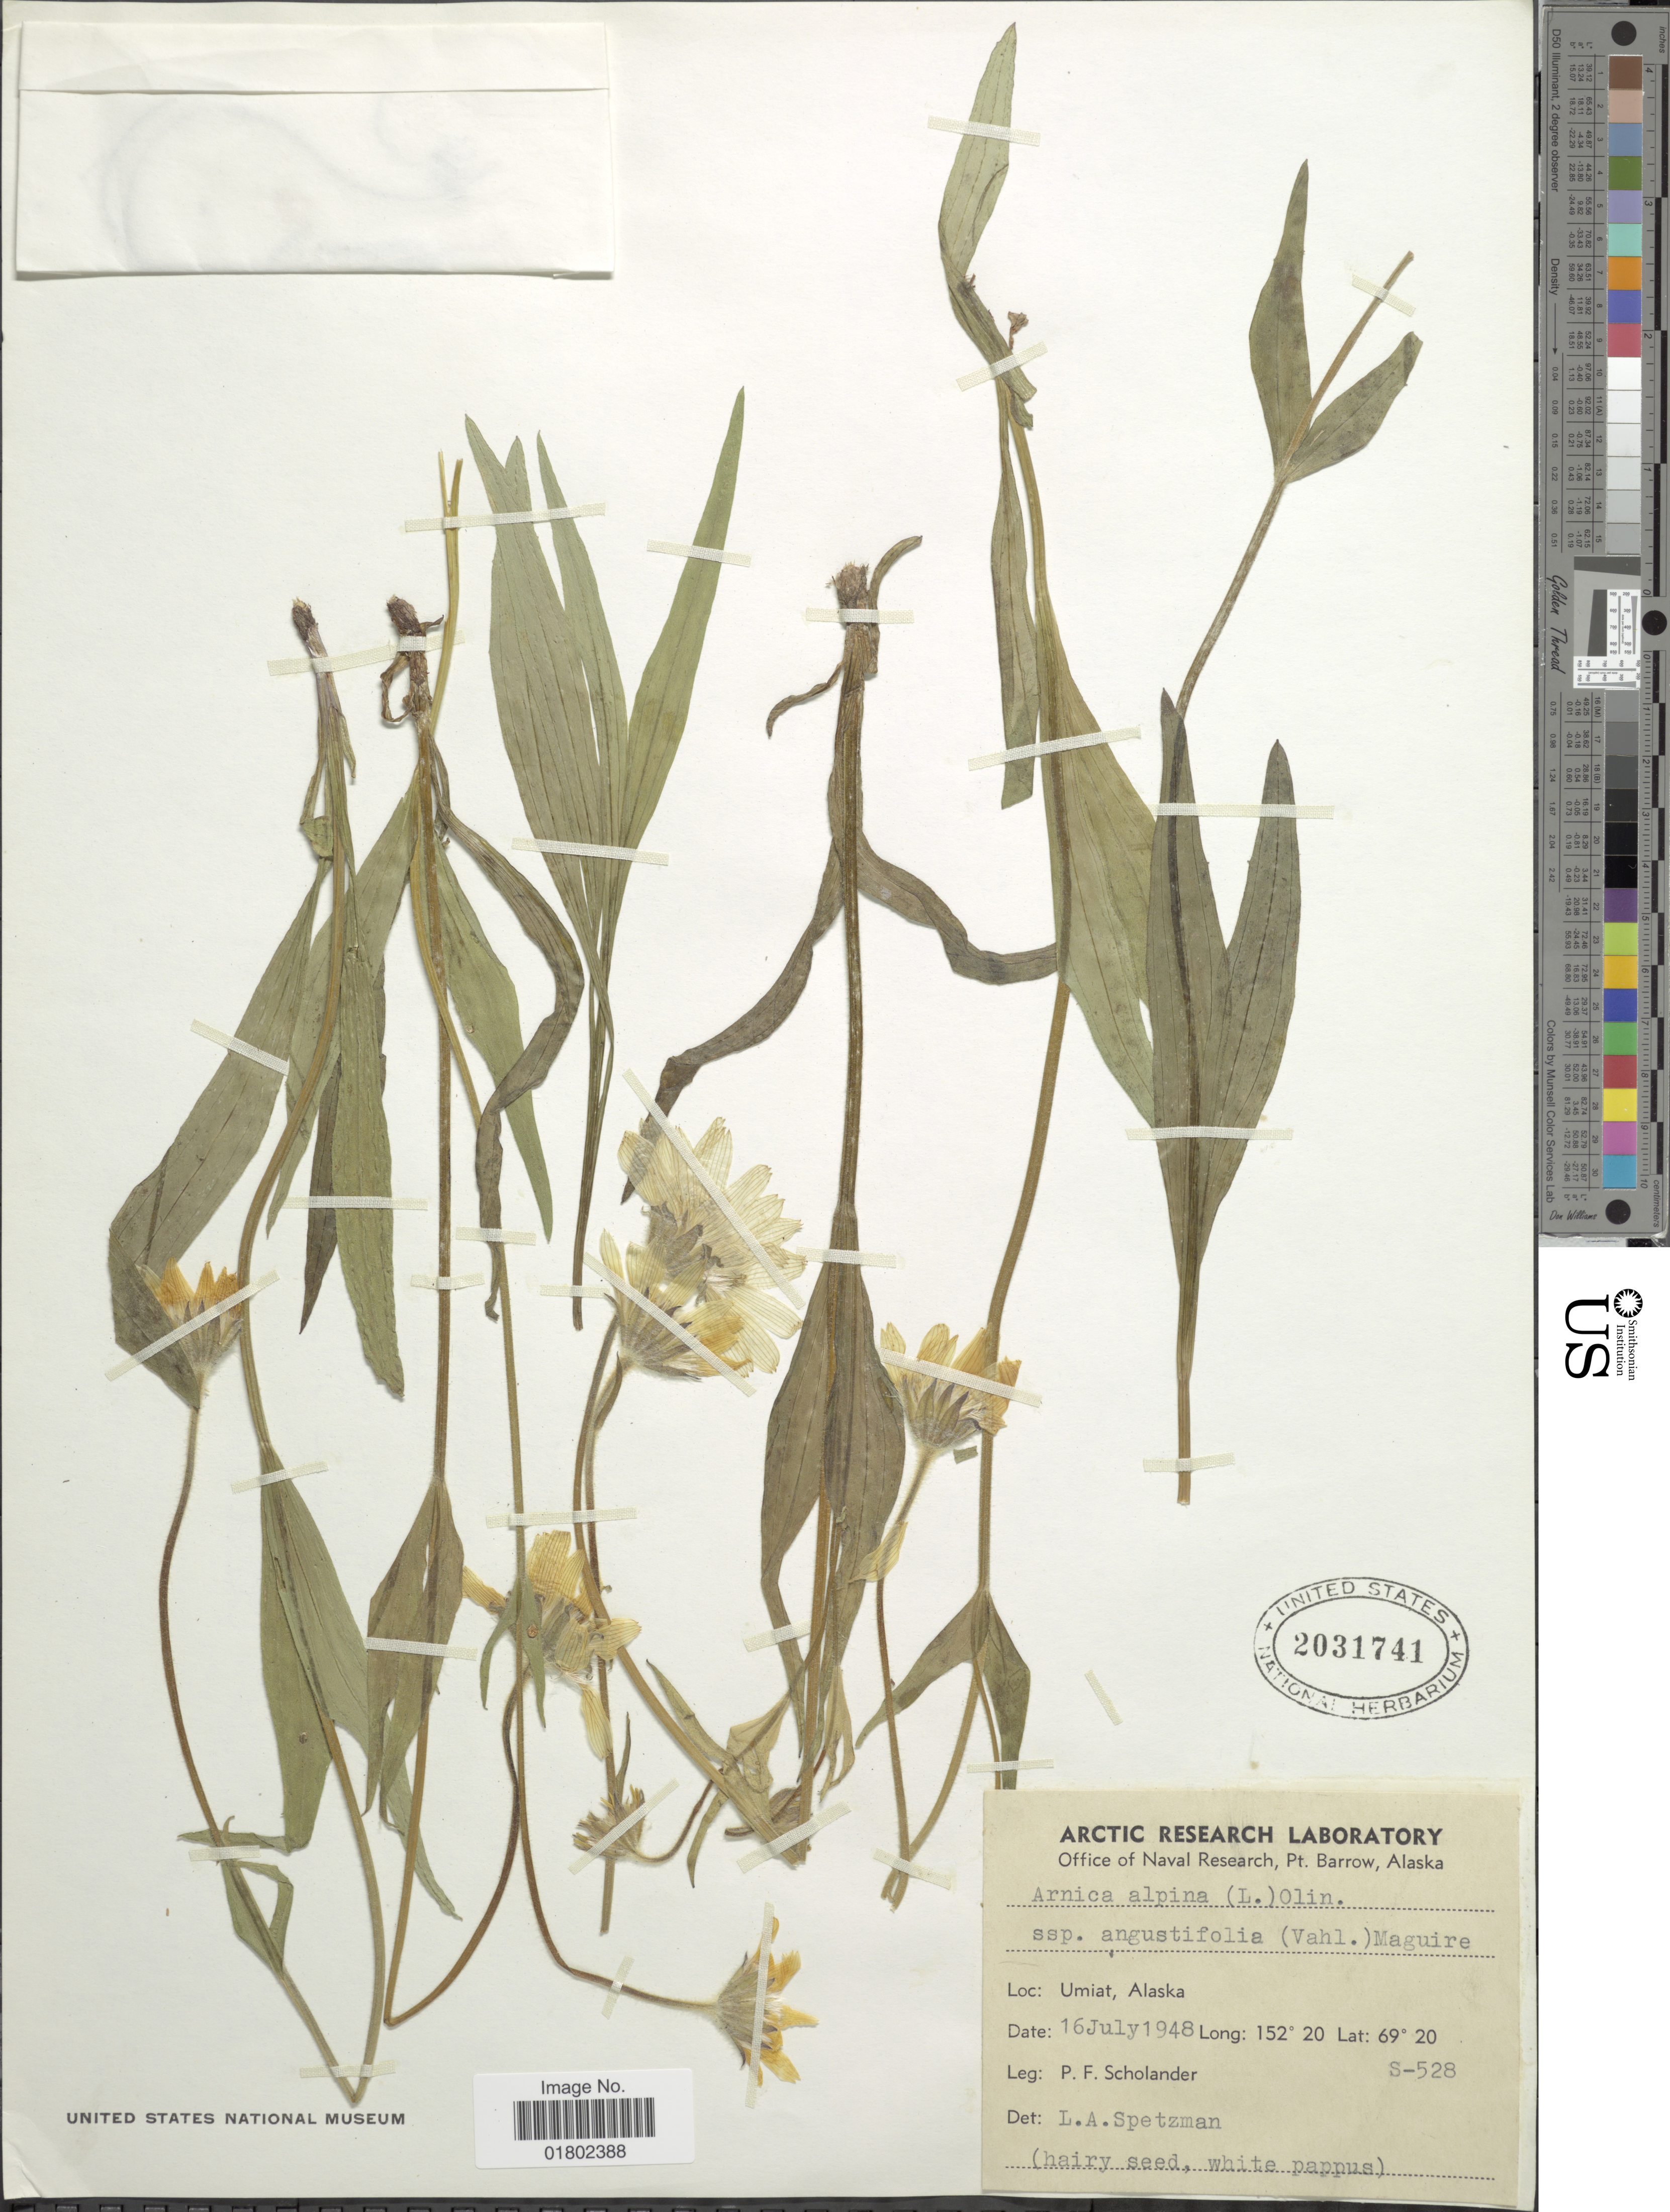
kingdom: Plantae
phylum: Tracheophyta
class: Magnoliopsida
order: Asterales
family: Asteraceae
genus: Arnica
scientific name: Arnica alpina var. angustifolia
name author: (Vahl) Maguire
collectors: P. Scholander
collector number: S-528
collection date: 1948-07-16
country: United States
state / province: Alaska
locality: Umiat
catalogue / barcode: US 2031741